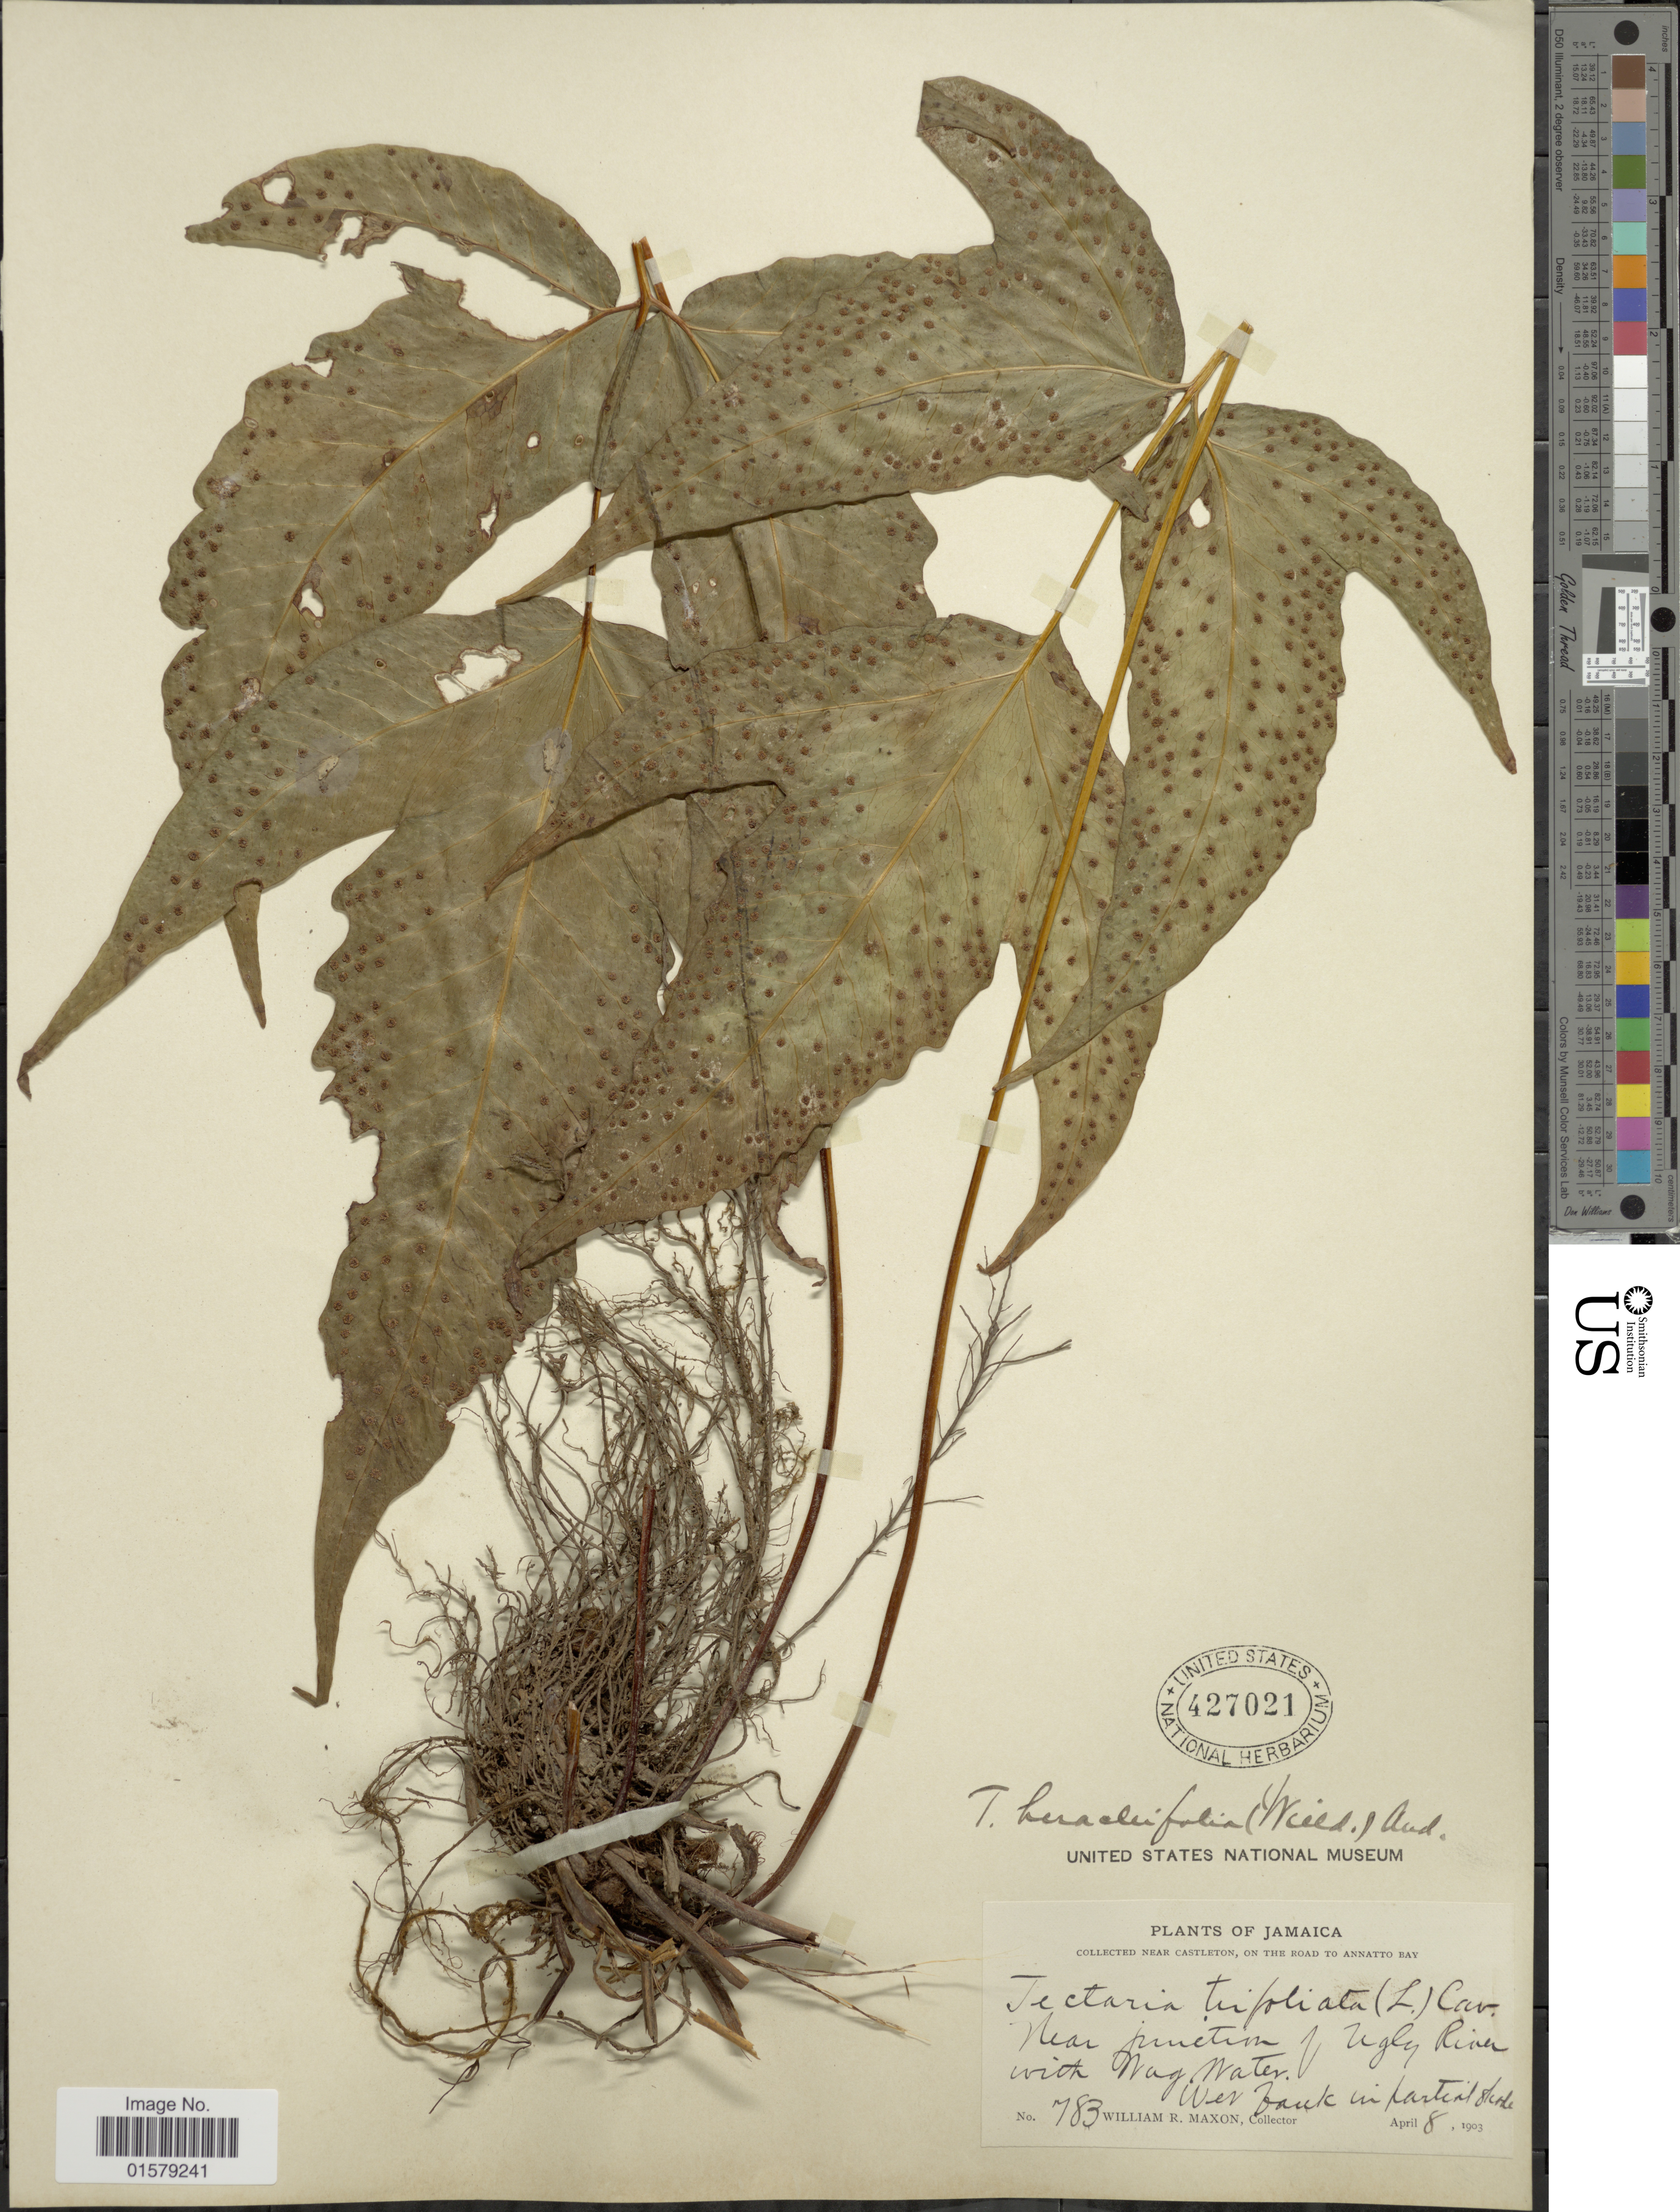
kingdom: Plantae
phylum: Tracheophyta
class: Polypodiopsida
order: Polypodiales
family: Tectariaceae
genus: Tectaria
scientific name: Tectaria heracleifolia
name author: (Willd.) Underw.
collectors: W. R. Maxon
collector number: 783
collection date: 1903-04-08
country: Jamaica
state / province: Saint Mary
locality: Near Castleton, on the road to Annatto Bay, near junction of Ugly River with Wag Water, wet bank in partial shade.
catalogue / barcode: US 427021